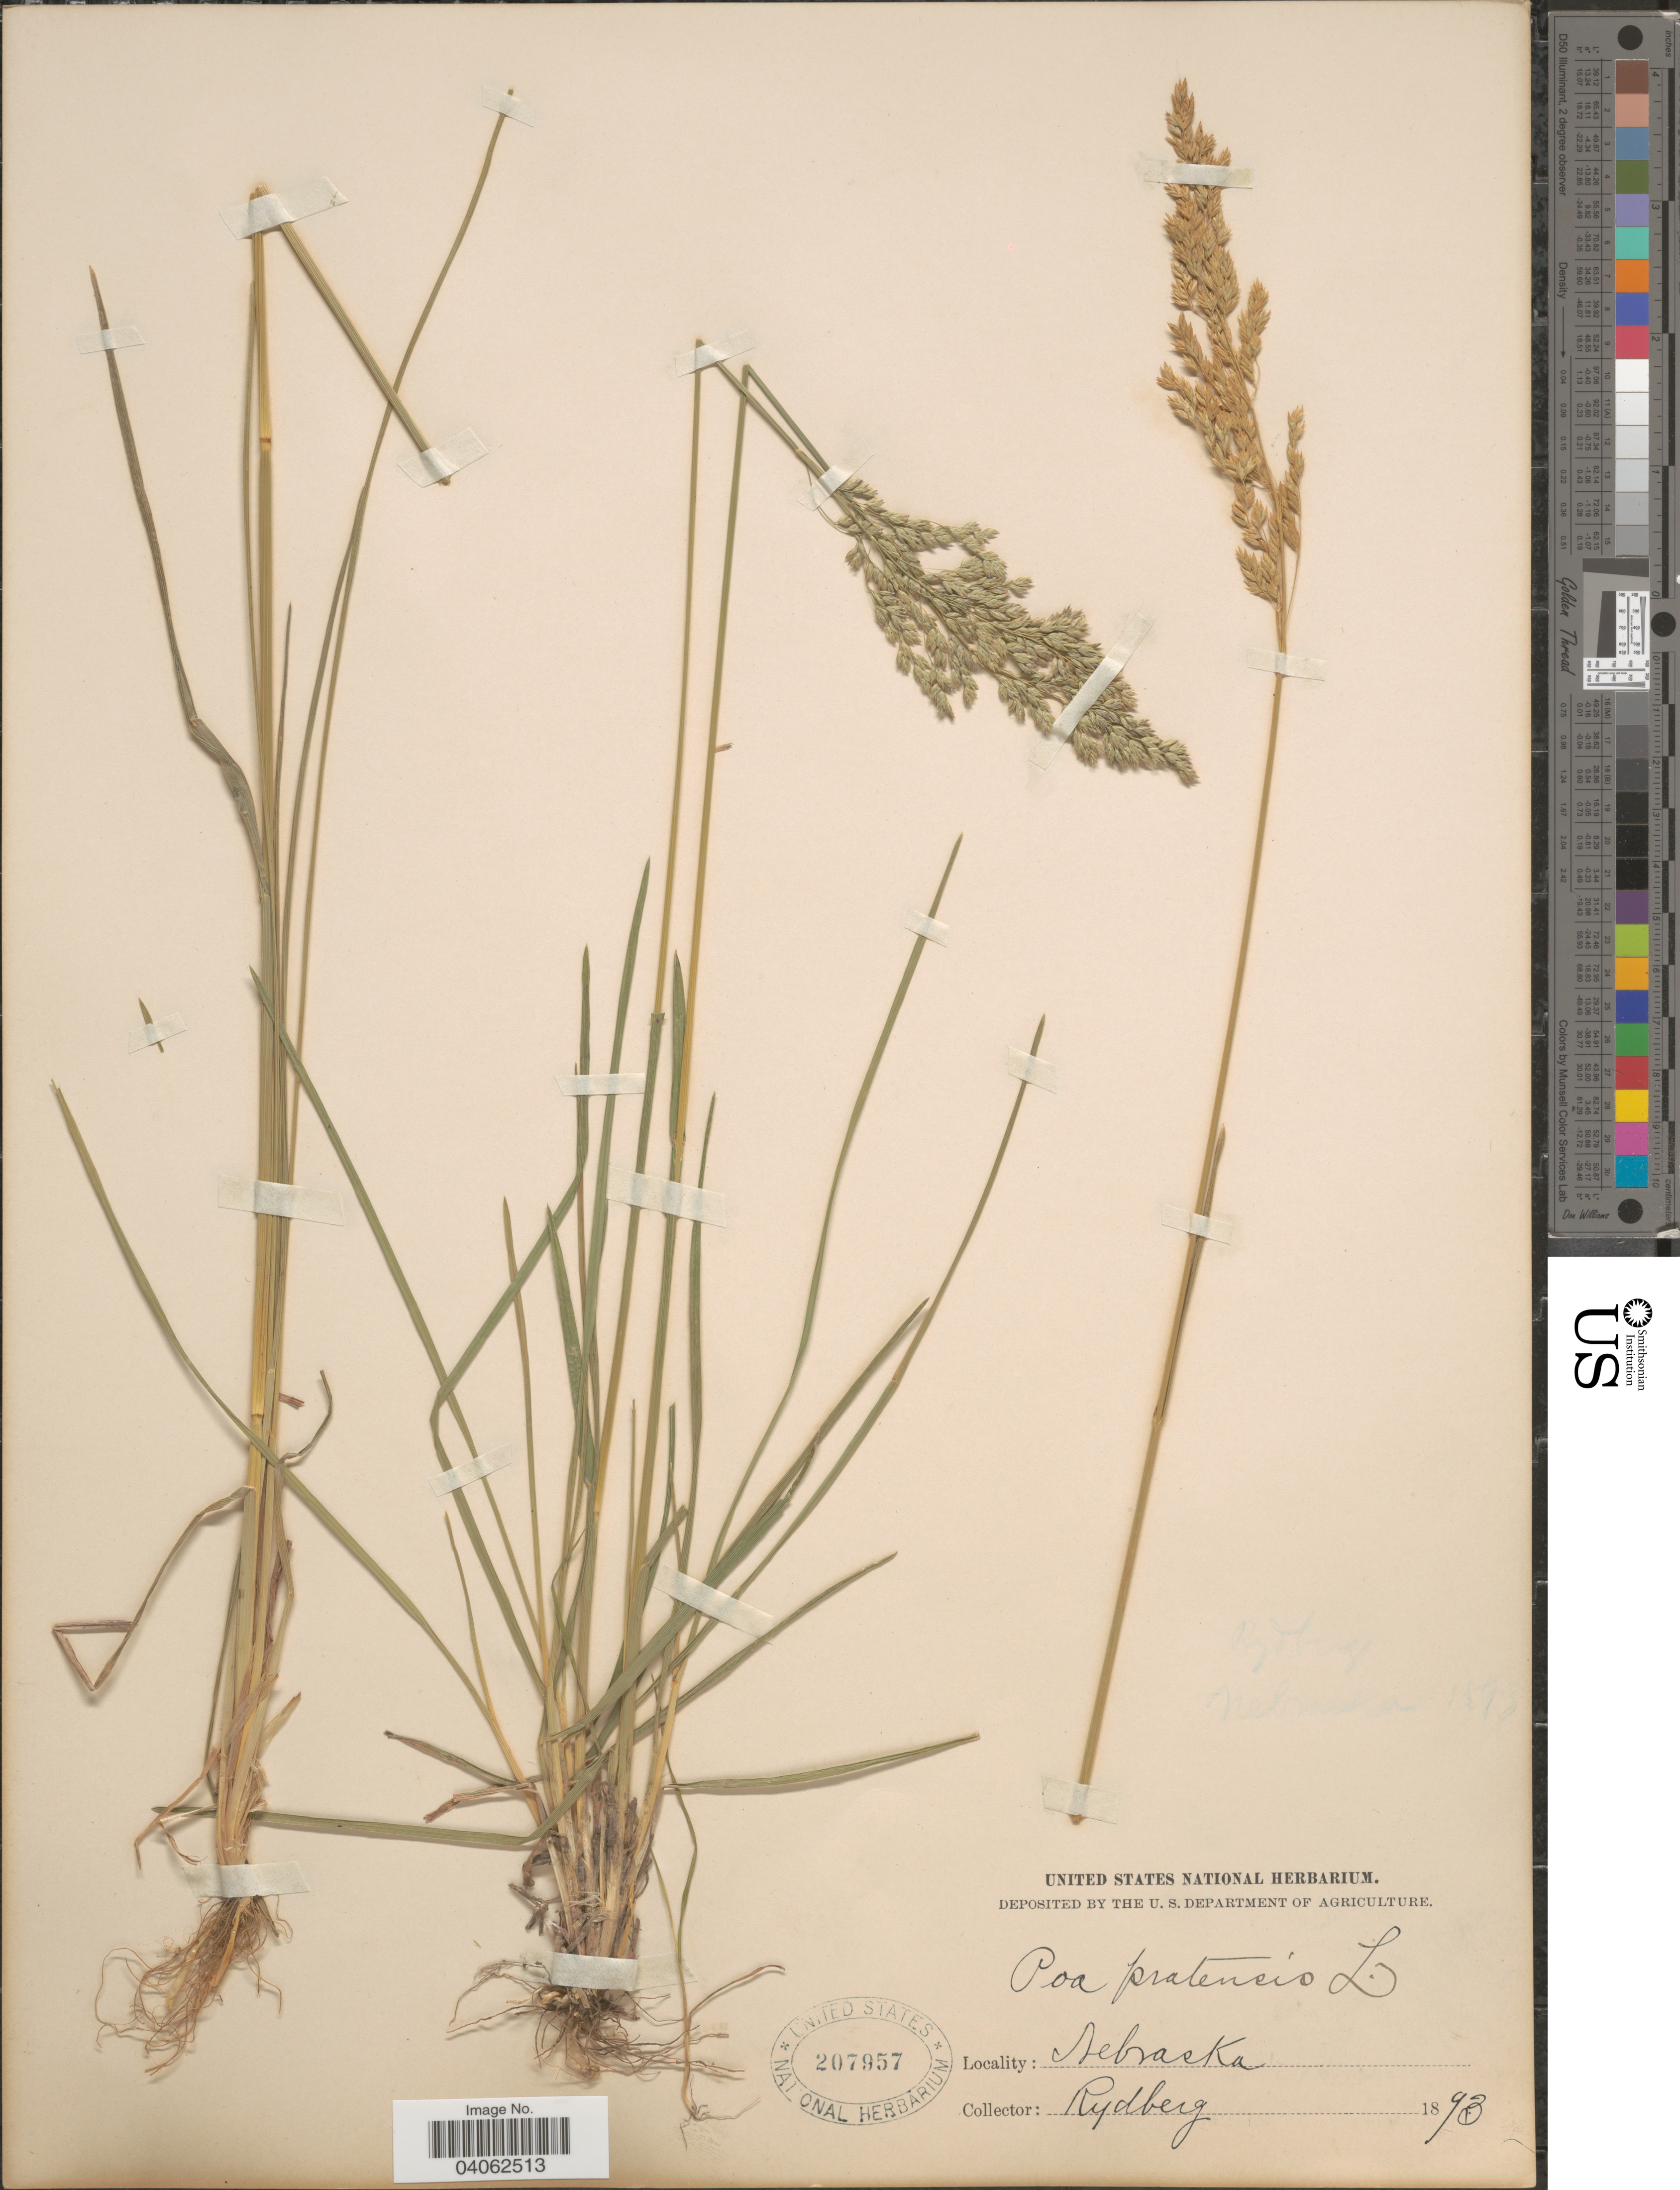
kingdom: Plantae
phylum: Tracheophyta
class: Liliopsida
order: Poales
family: Poaceae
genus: Poa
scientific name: Poa pratensis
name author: L.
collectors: P. Rydberg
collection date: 1893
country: United States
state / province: Nebraska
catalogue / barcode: US 207957